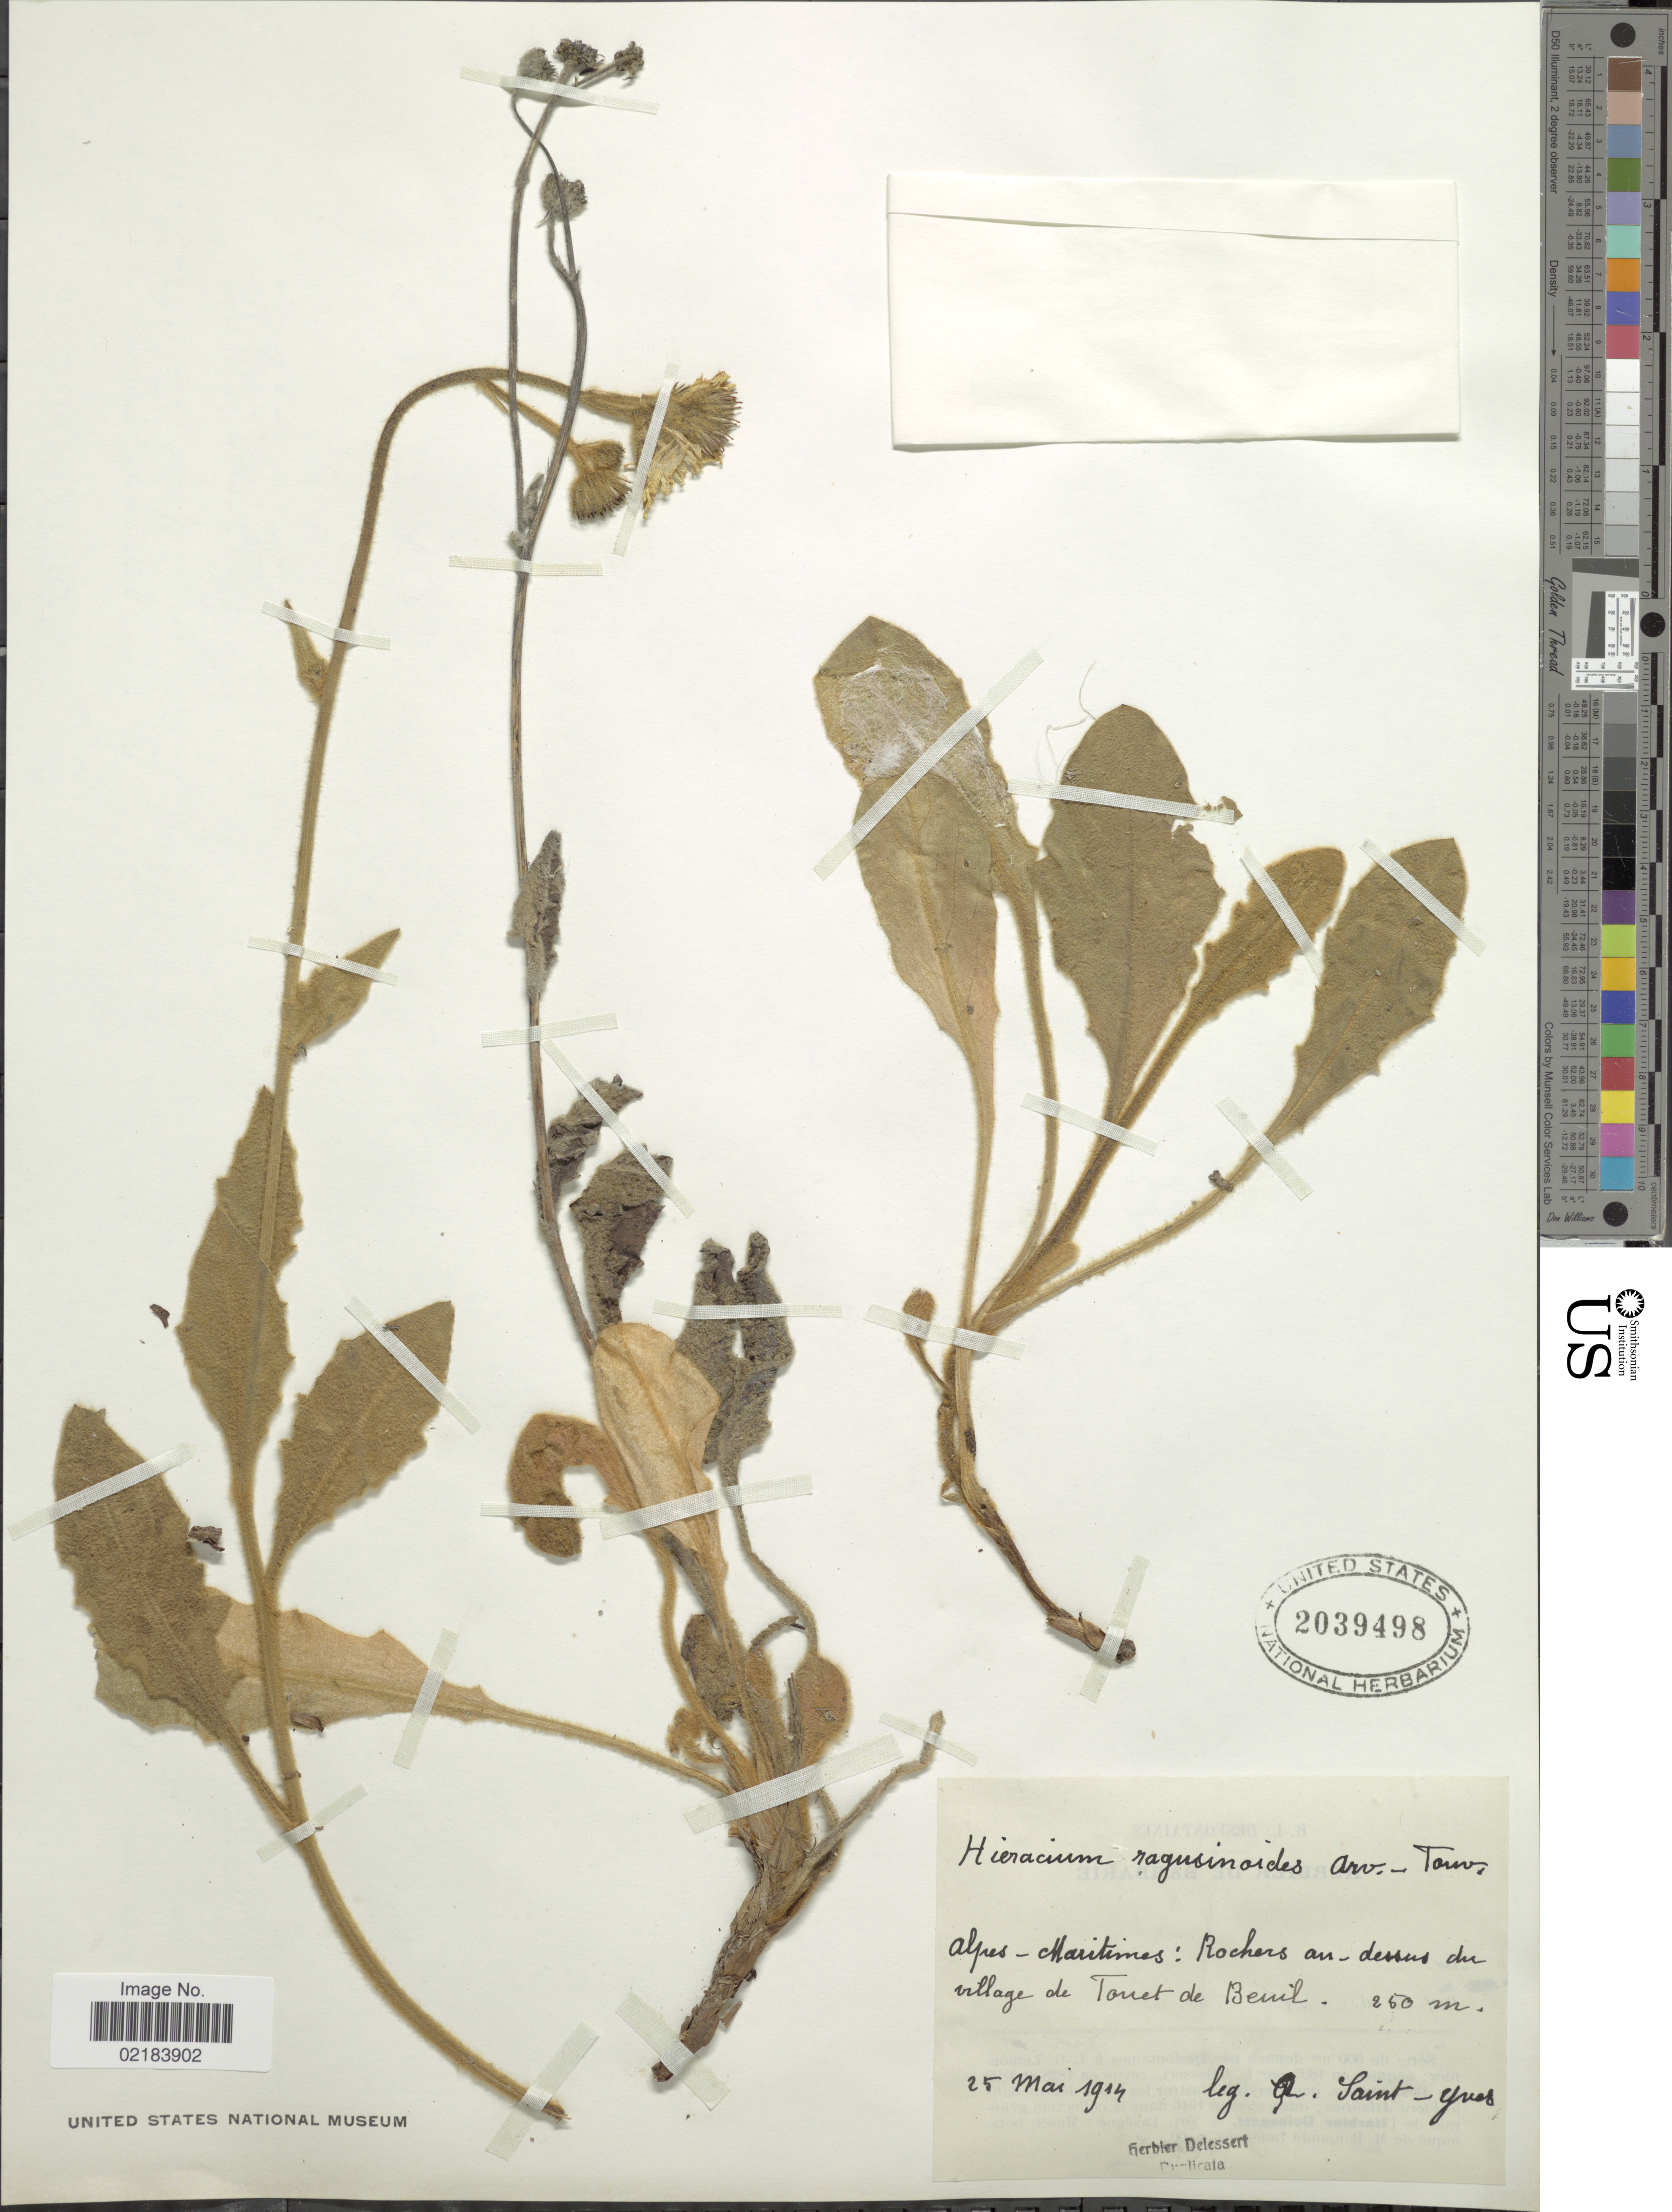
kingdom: Plantae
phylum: Tracheophyta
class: Magnoliopsida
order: Asterales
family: Asteraceae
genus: Hieracium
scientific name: Hieracium tomentosum subsp. ragusinoides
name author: (Arvet-Touvet & St.-Yves) Greuter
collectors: A. Saint-Yves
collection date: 1914-05-25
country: France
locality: Alpes-Maritimes: Rochers au-dessus du village de Touet de Beuil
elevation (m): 250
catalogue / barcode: US 2039498